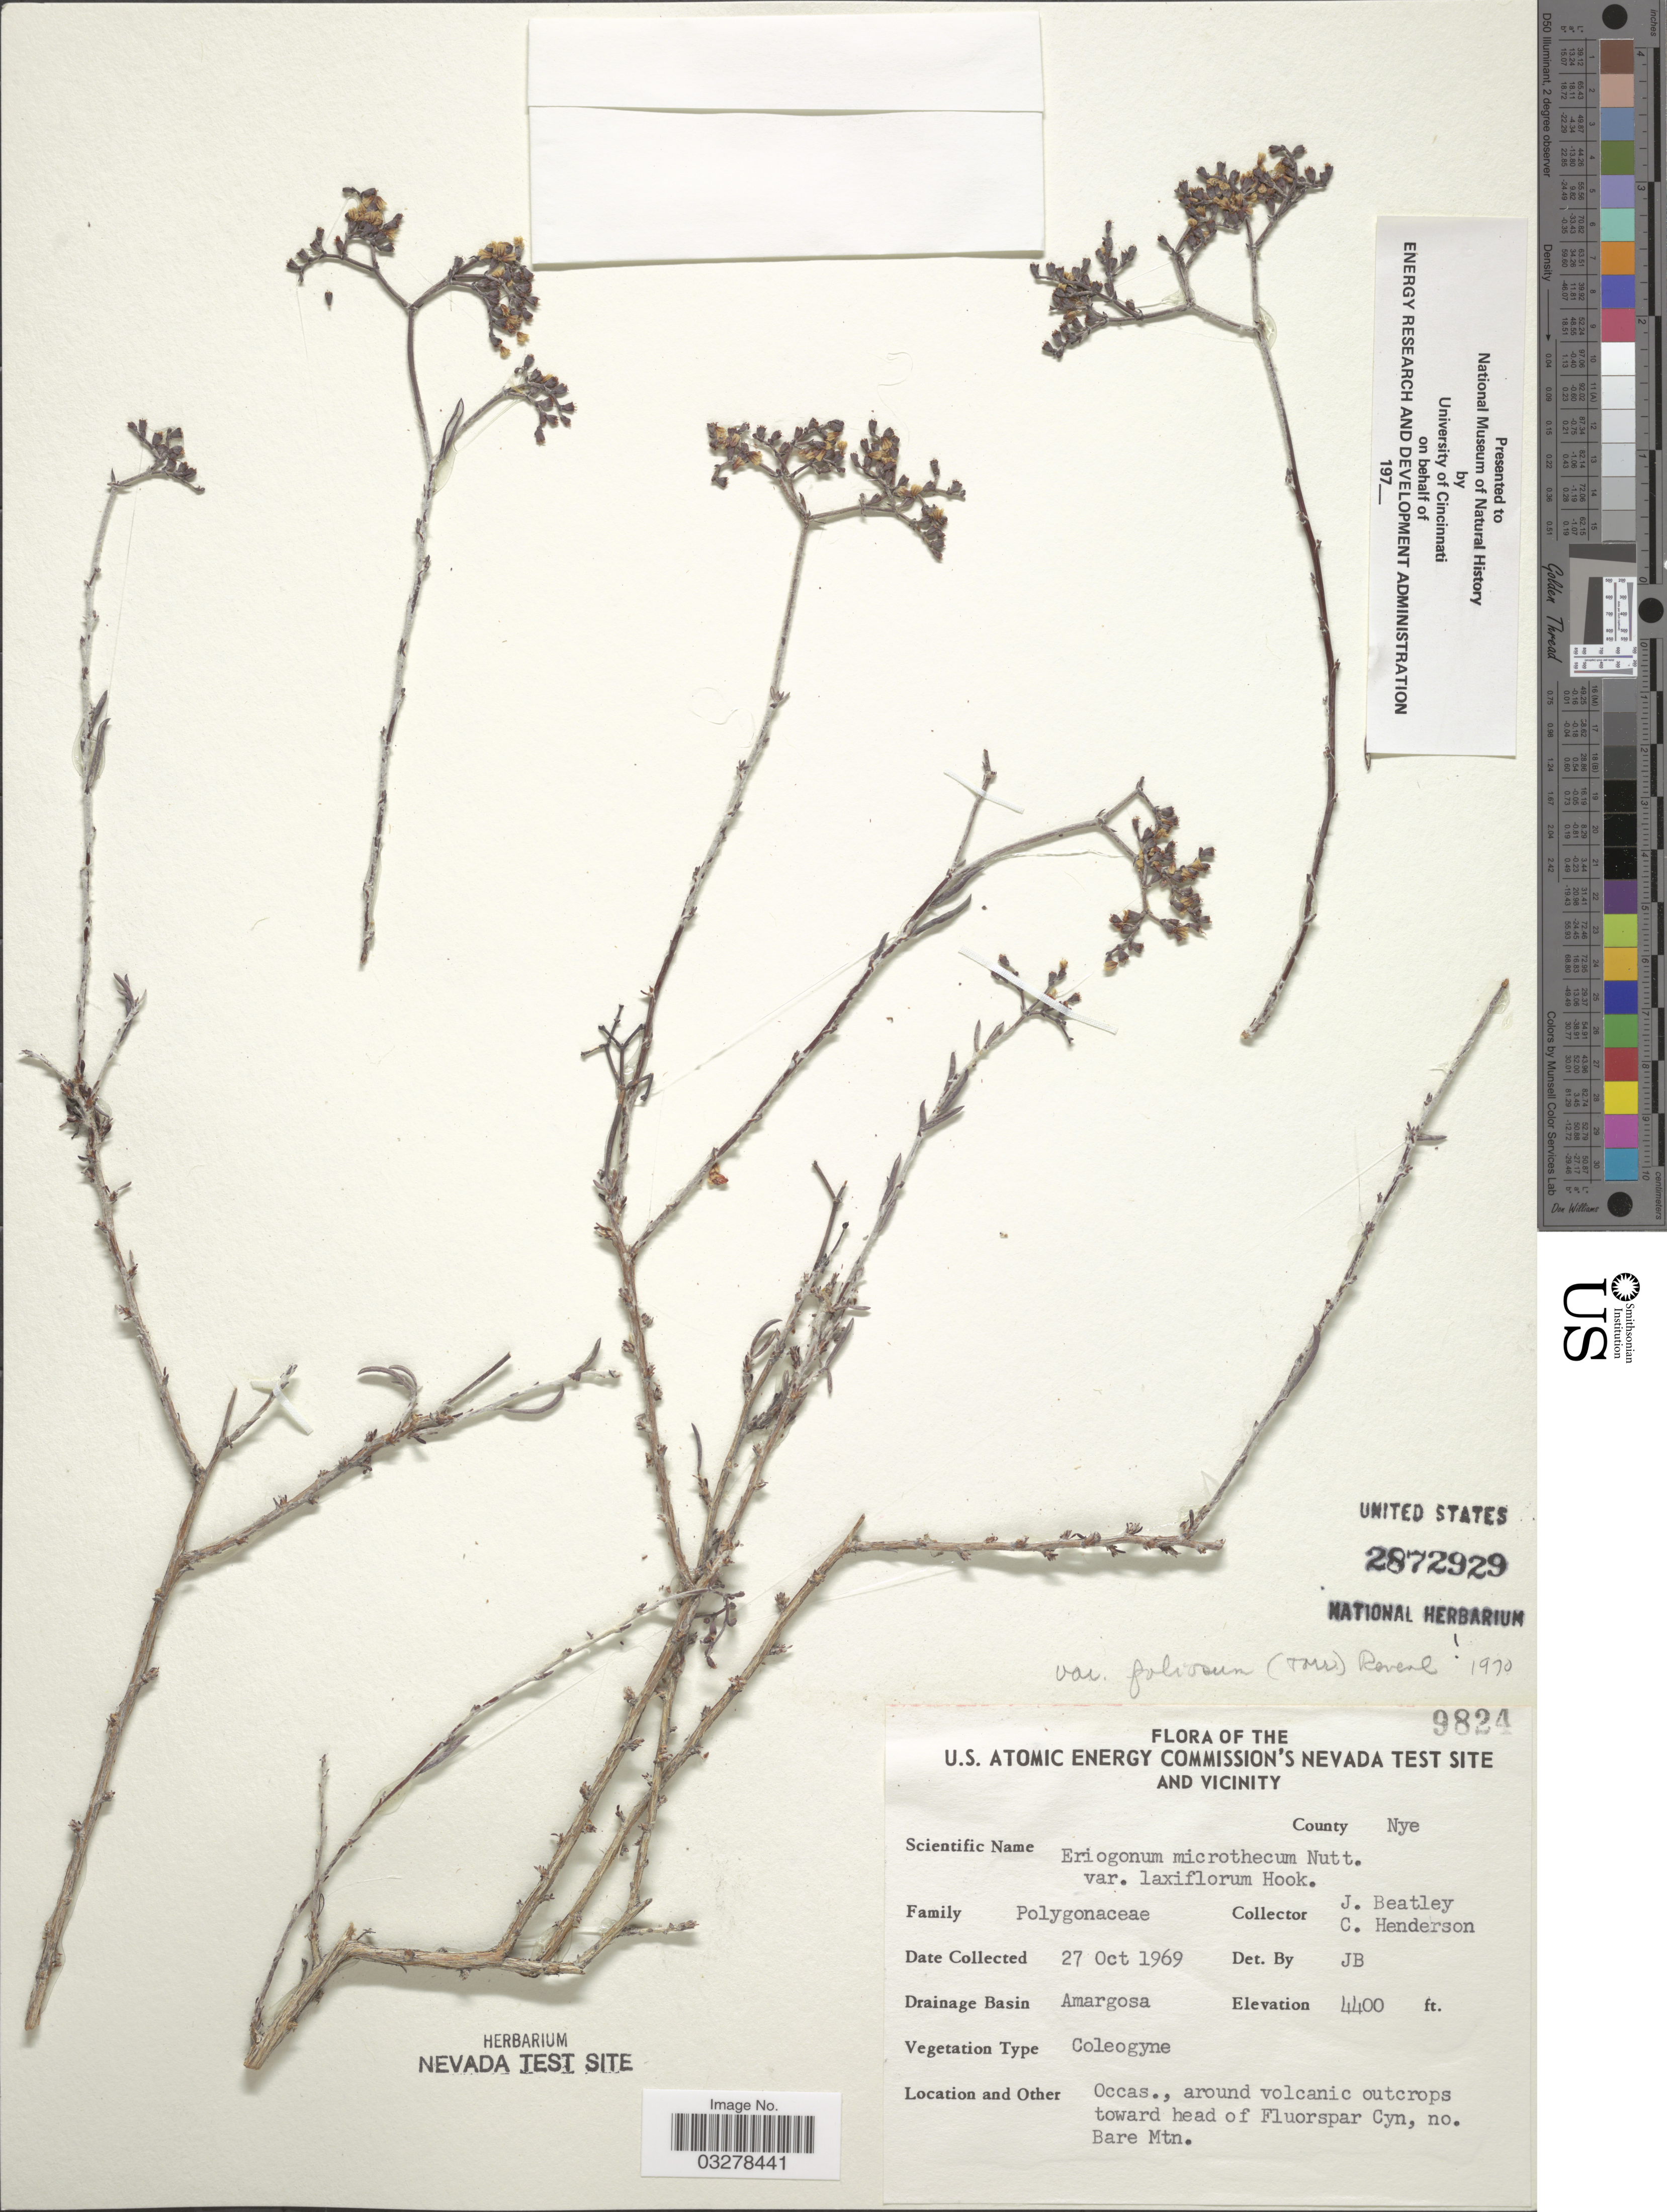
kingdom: Plantae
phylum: Tracheophyta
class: Magnoliopsida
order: Caryophyllales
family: Polygonaceae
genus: Eriogonum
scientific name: Eriogonum microtheca var. foliosum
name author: (Torr. & A. Gray) Reveal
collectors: J. C. Beatley & C. Henderson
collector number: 9824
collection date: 1969-10-27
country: United States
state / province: Nevada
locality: U.S. Atomic Energy Commission's Nevada Test Site and Vicinity. County Nye. Drainage Basin Amargosa. Occas., around volcanic outcrops toward head of Fluorspar Cyn, no. Bare Mtn.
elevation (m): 1341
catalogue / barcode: US 2872929